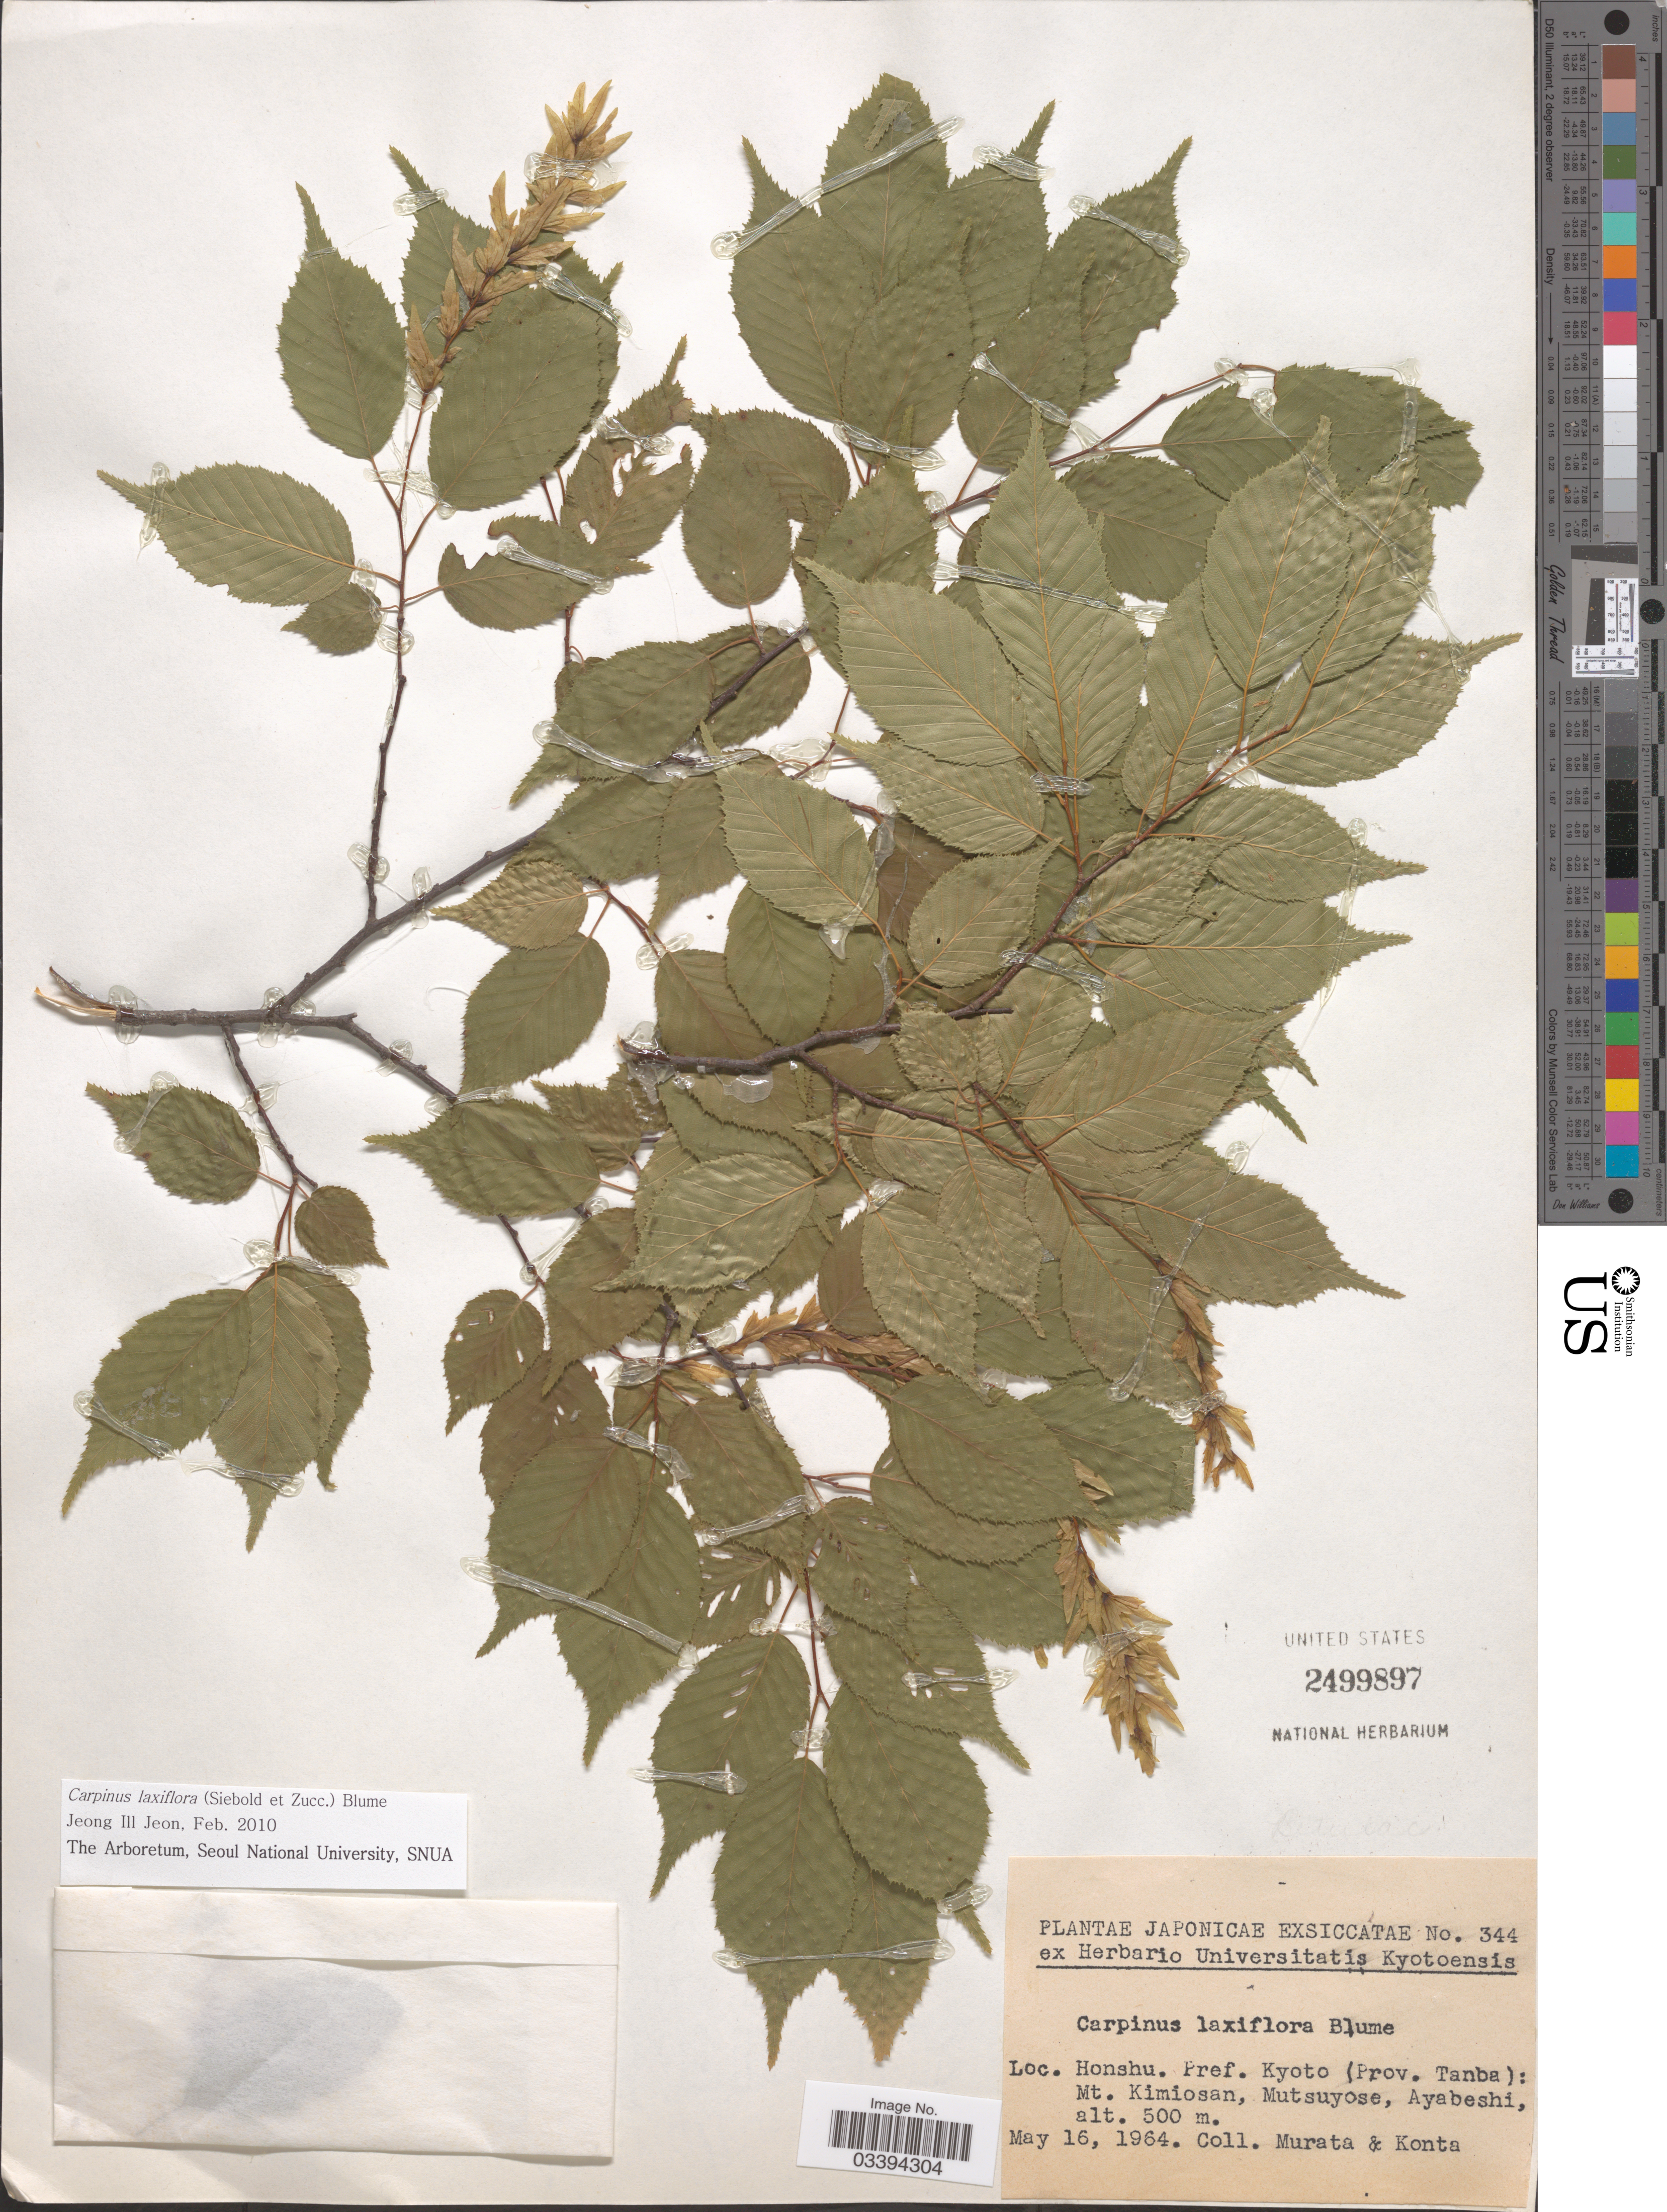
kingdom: Plantae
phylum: Tracheophyta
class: Magnoliopsida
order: Fagales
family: Betulaceae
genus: Carpinus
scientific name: Carpinus laxiflora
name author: (Siebold & Zucc.) Blume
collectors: -. Murata & Konta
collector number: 344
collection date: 1964-05-16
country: Japan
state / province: Kyoto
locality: Honshu. Pref. Kyoto (Prov. Tanba): Mt. Kimiosan, Mutsuyose, Ayabeshi.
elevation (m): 500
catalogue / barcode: US 2499897